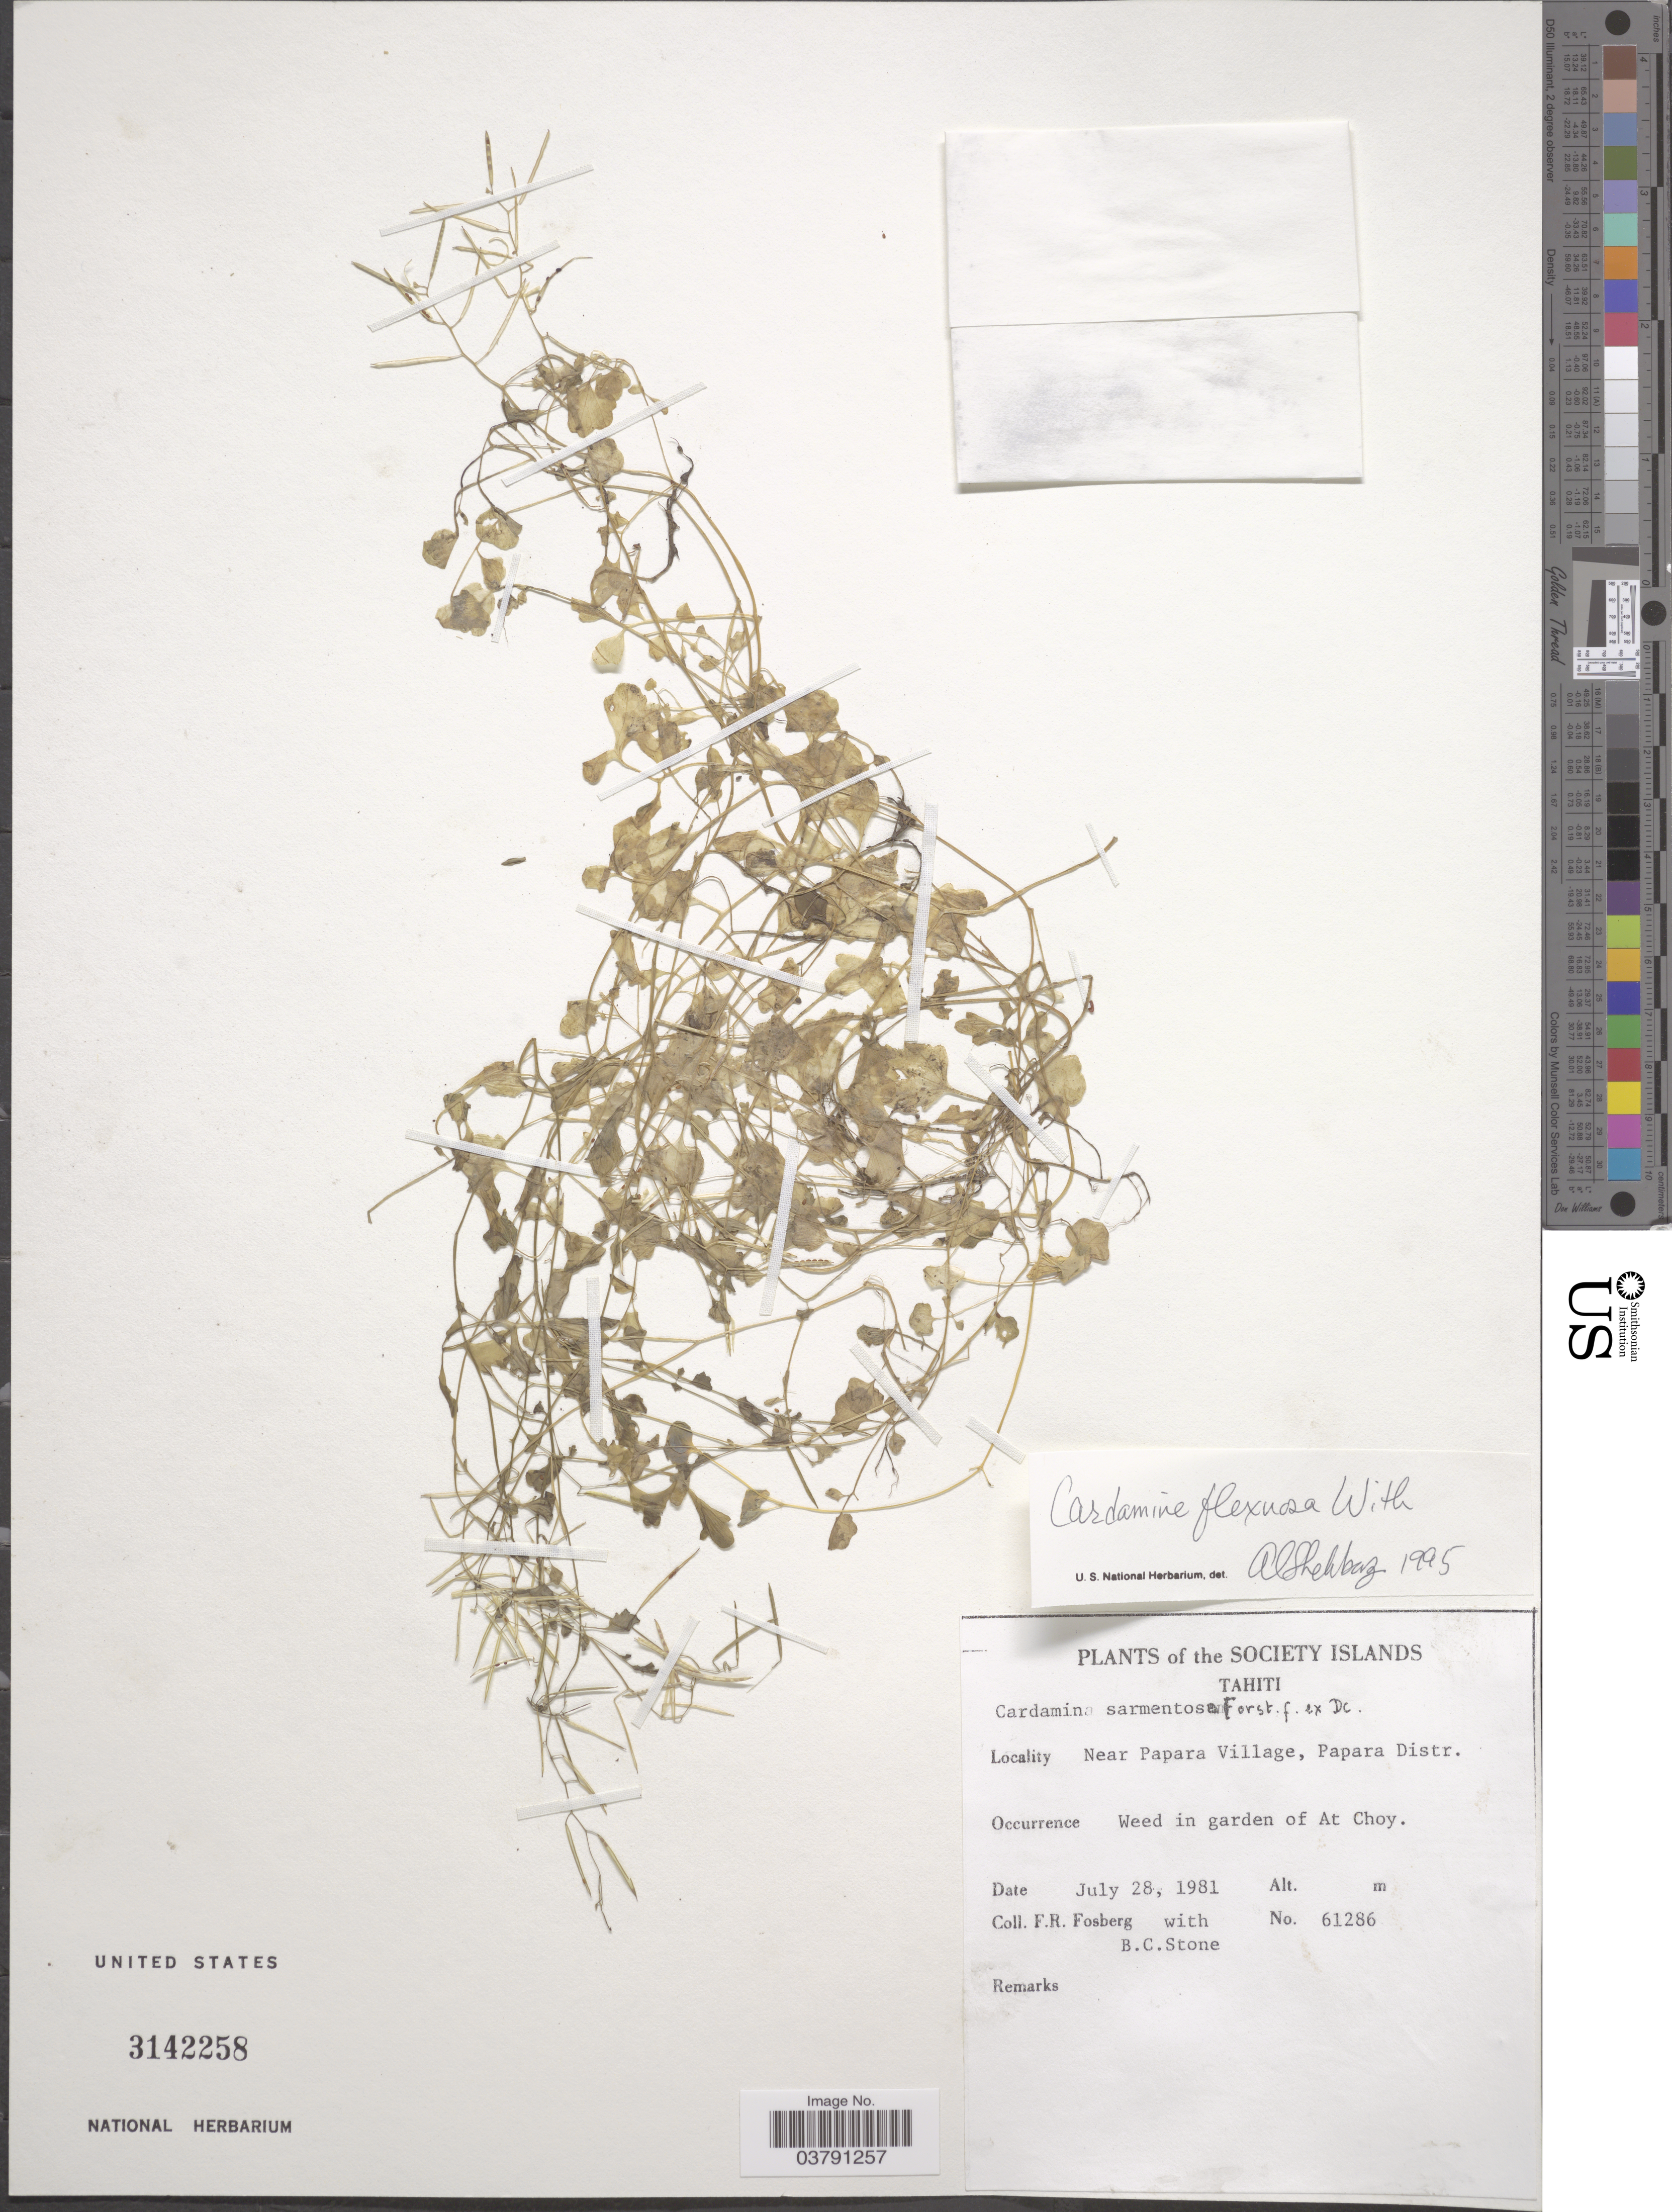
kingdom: Plantae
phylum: Tracheophyta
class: Magnoliopsida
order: Brassicales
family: Brassicaceae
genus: Cardamine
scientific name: Cardamine flexuosa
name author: With.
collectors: F. R. Fosberg & B. C. Stone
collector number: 61286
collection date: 1981-07-28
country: French Polynesia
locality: The Society Island. Tahiti. Near Papara Village, Papara District.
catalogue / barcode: US 3142258